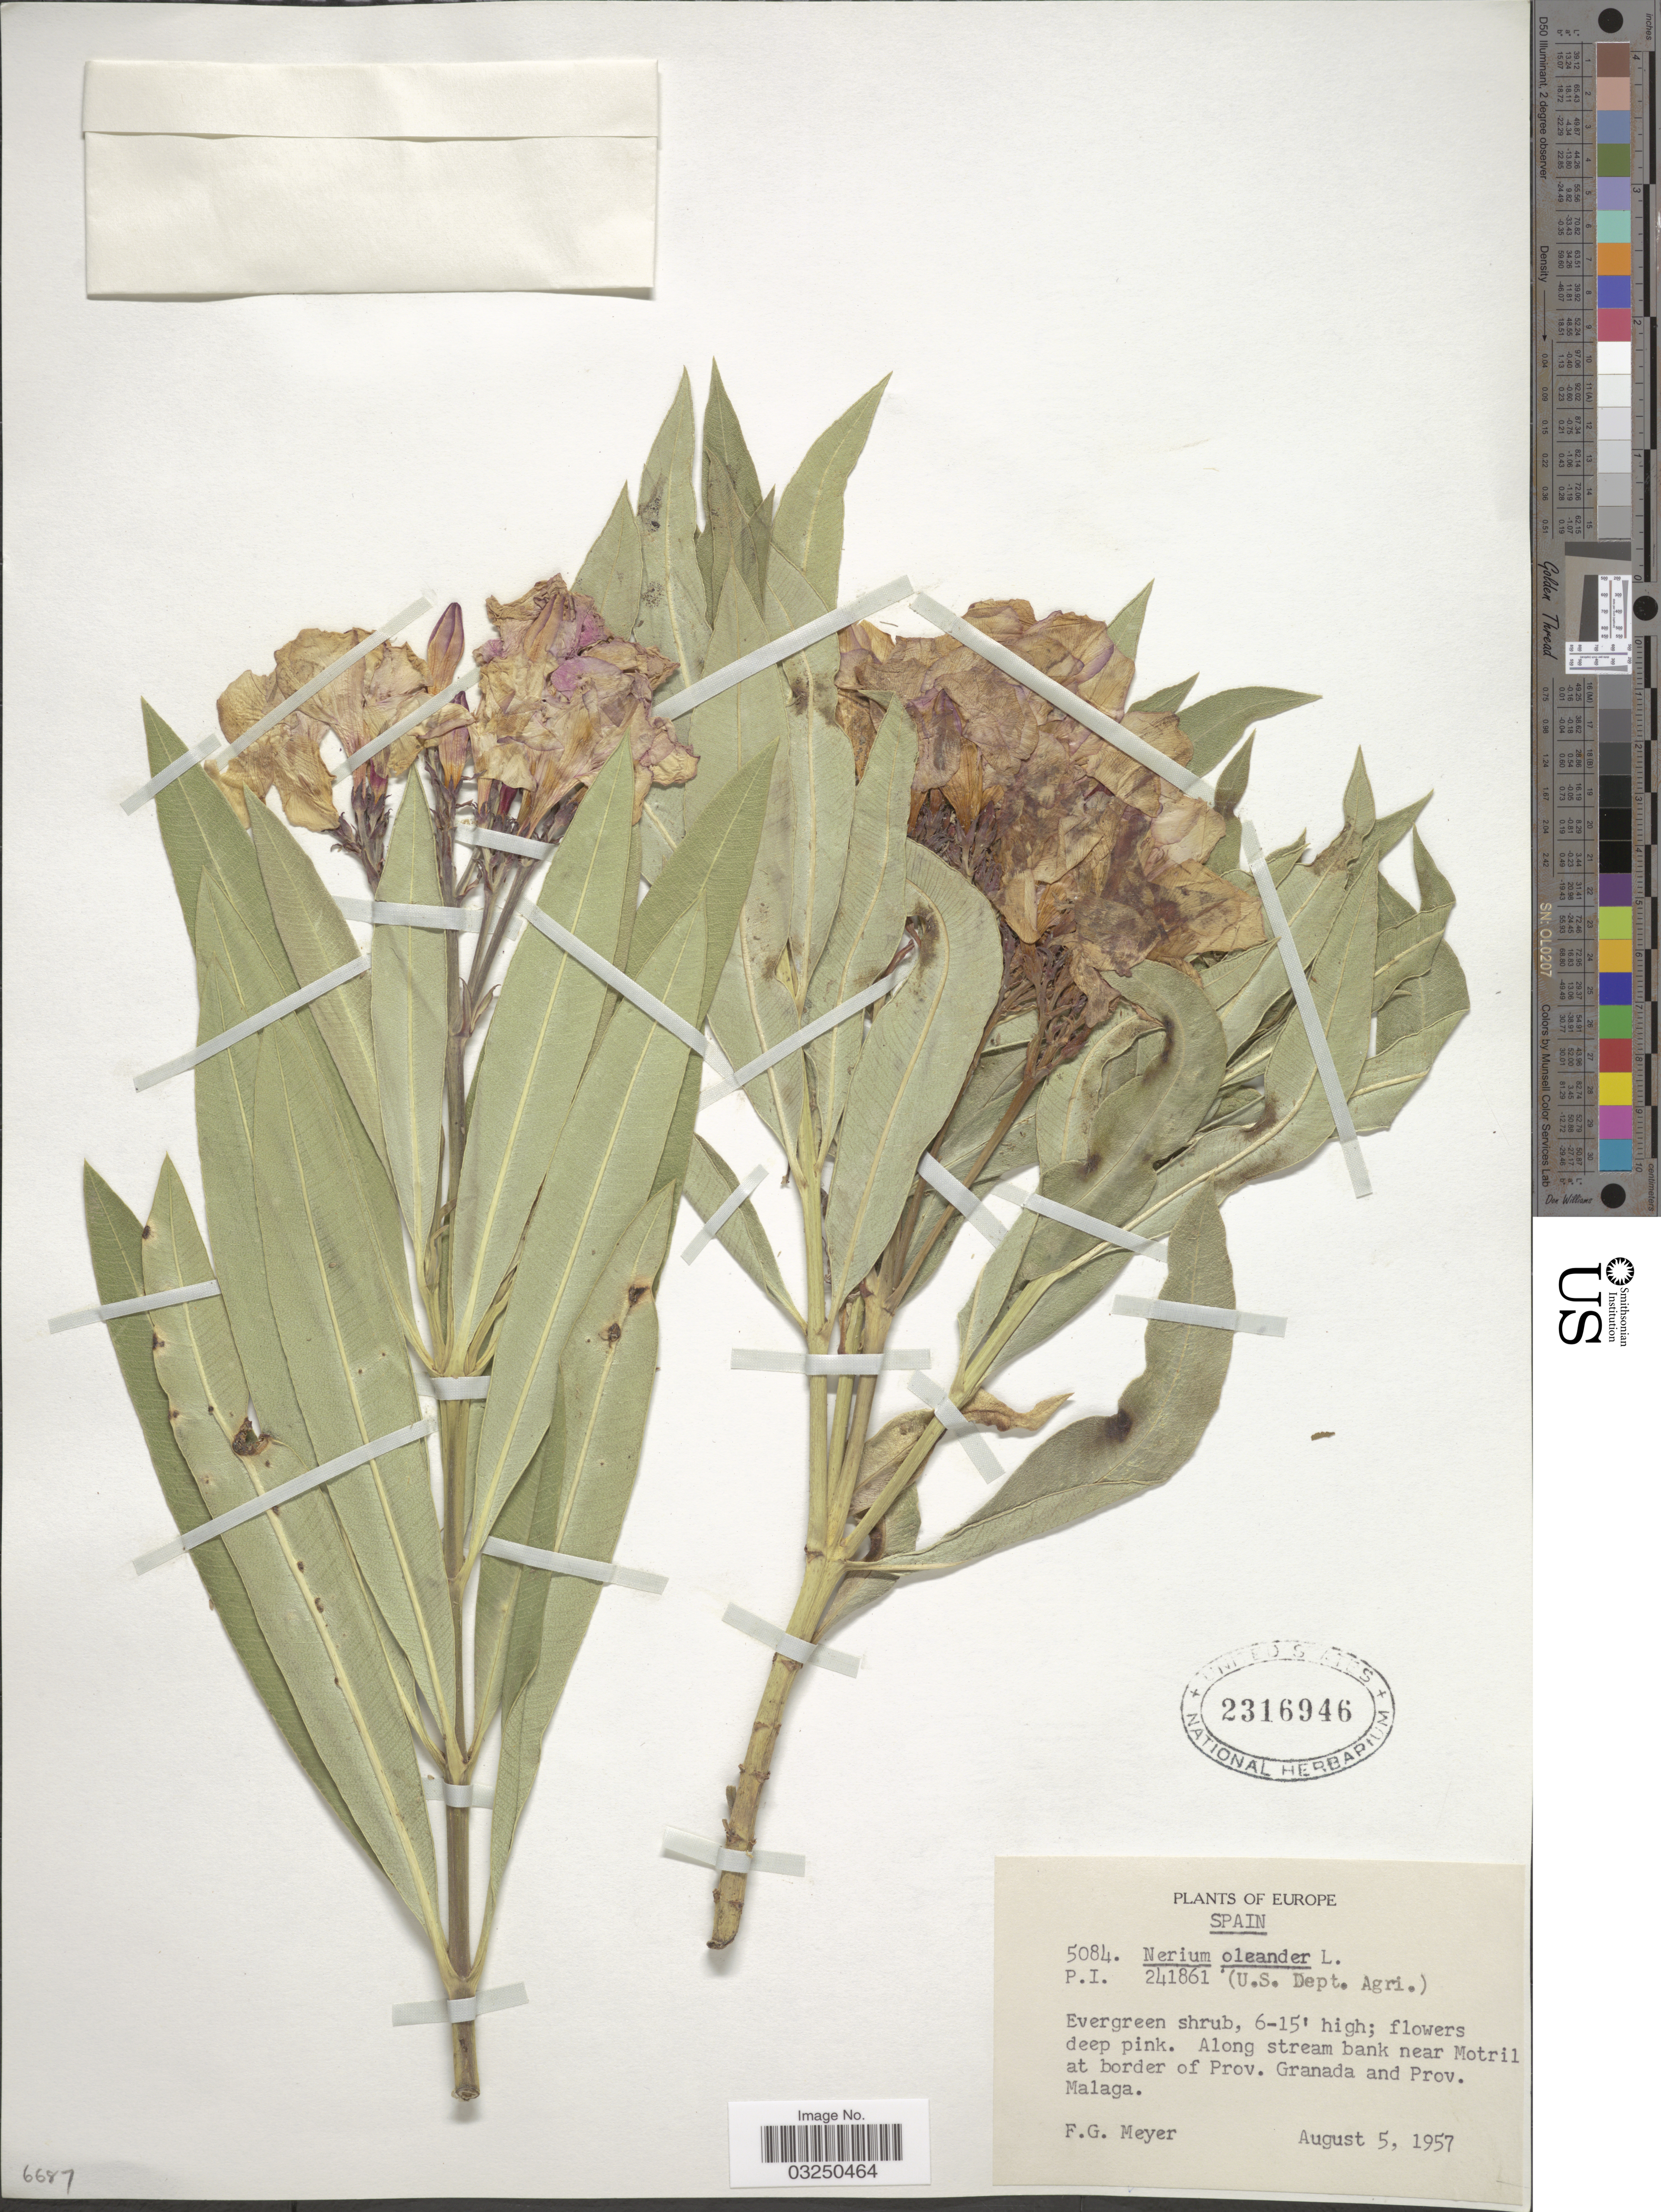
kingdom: Plantae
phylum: Tracheophyta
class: Magnoliopsida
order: Gentianales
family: Apocynaceae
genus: Nerium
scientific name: Nerium oleander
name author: L.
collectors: F. G. Meyer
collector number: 5084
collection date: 1957-08-05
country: Spain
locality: Along stream bank near Motril at border of Prov. Granada and Prov. Malaga.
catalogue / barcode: US 2316946